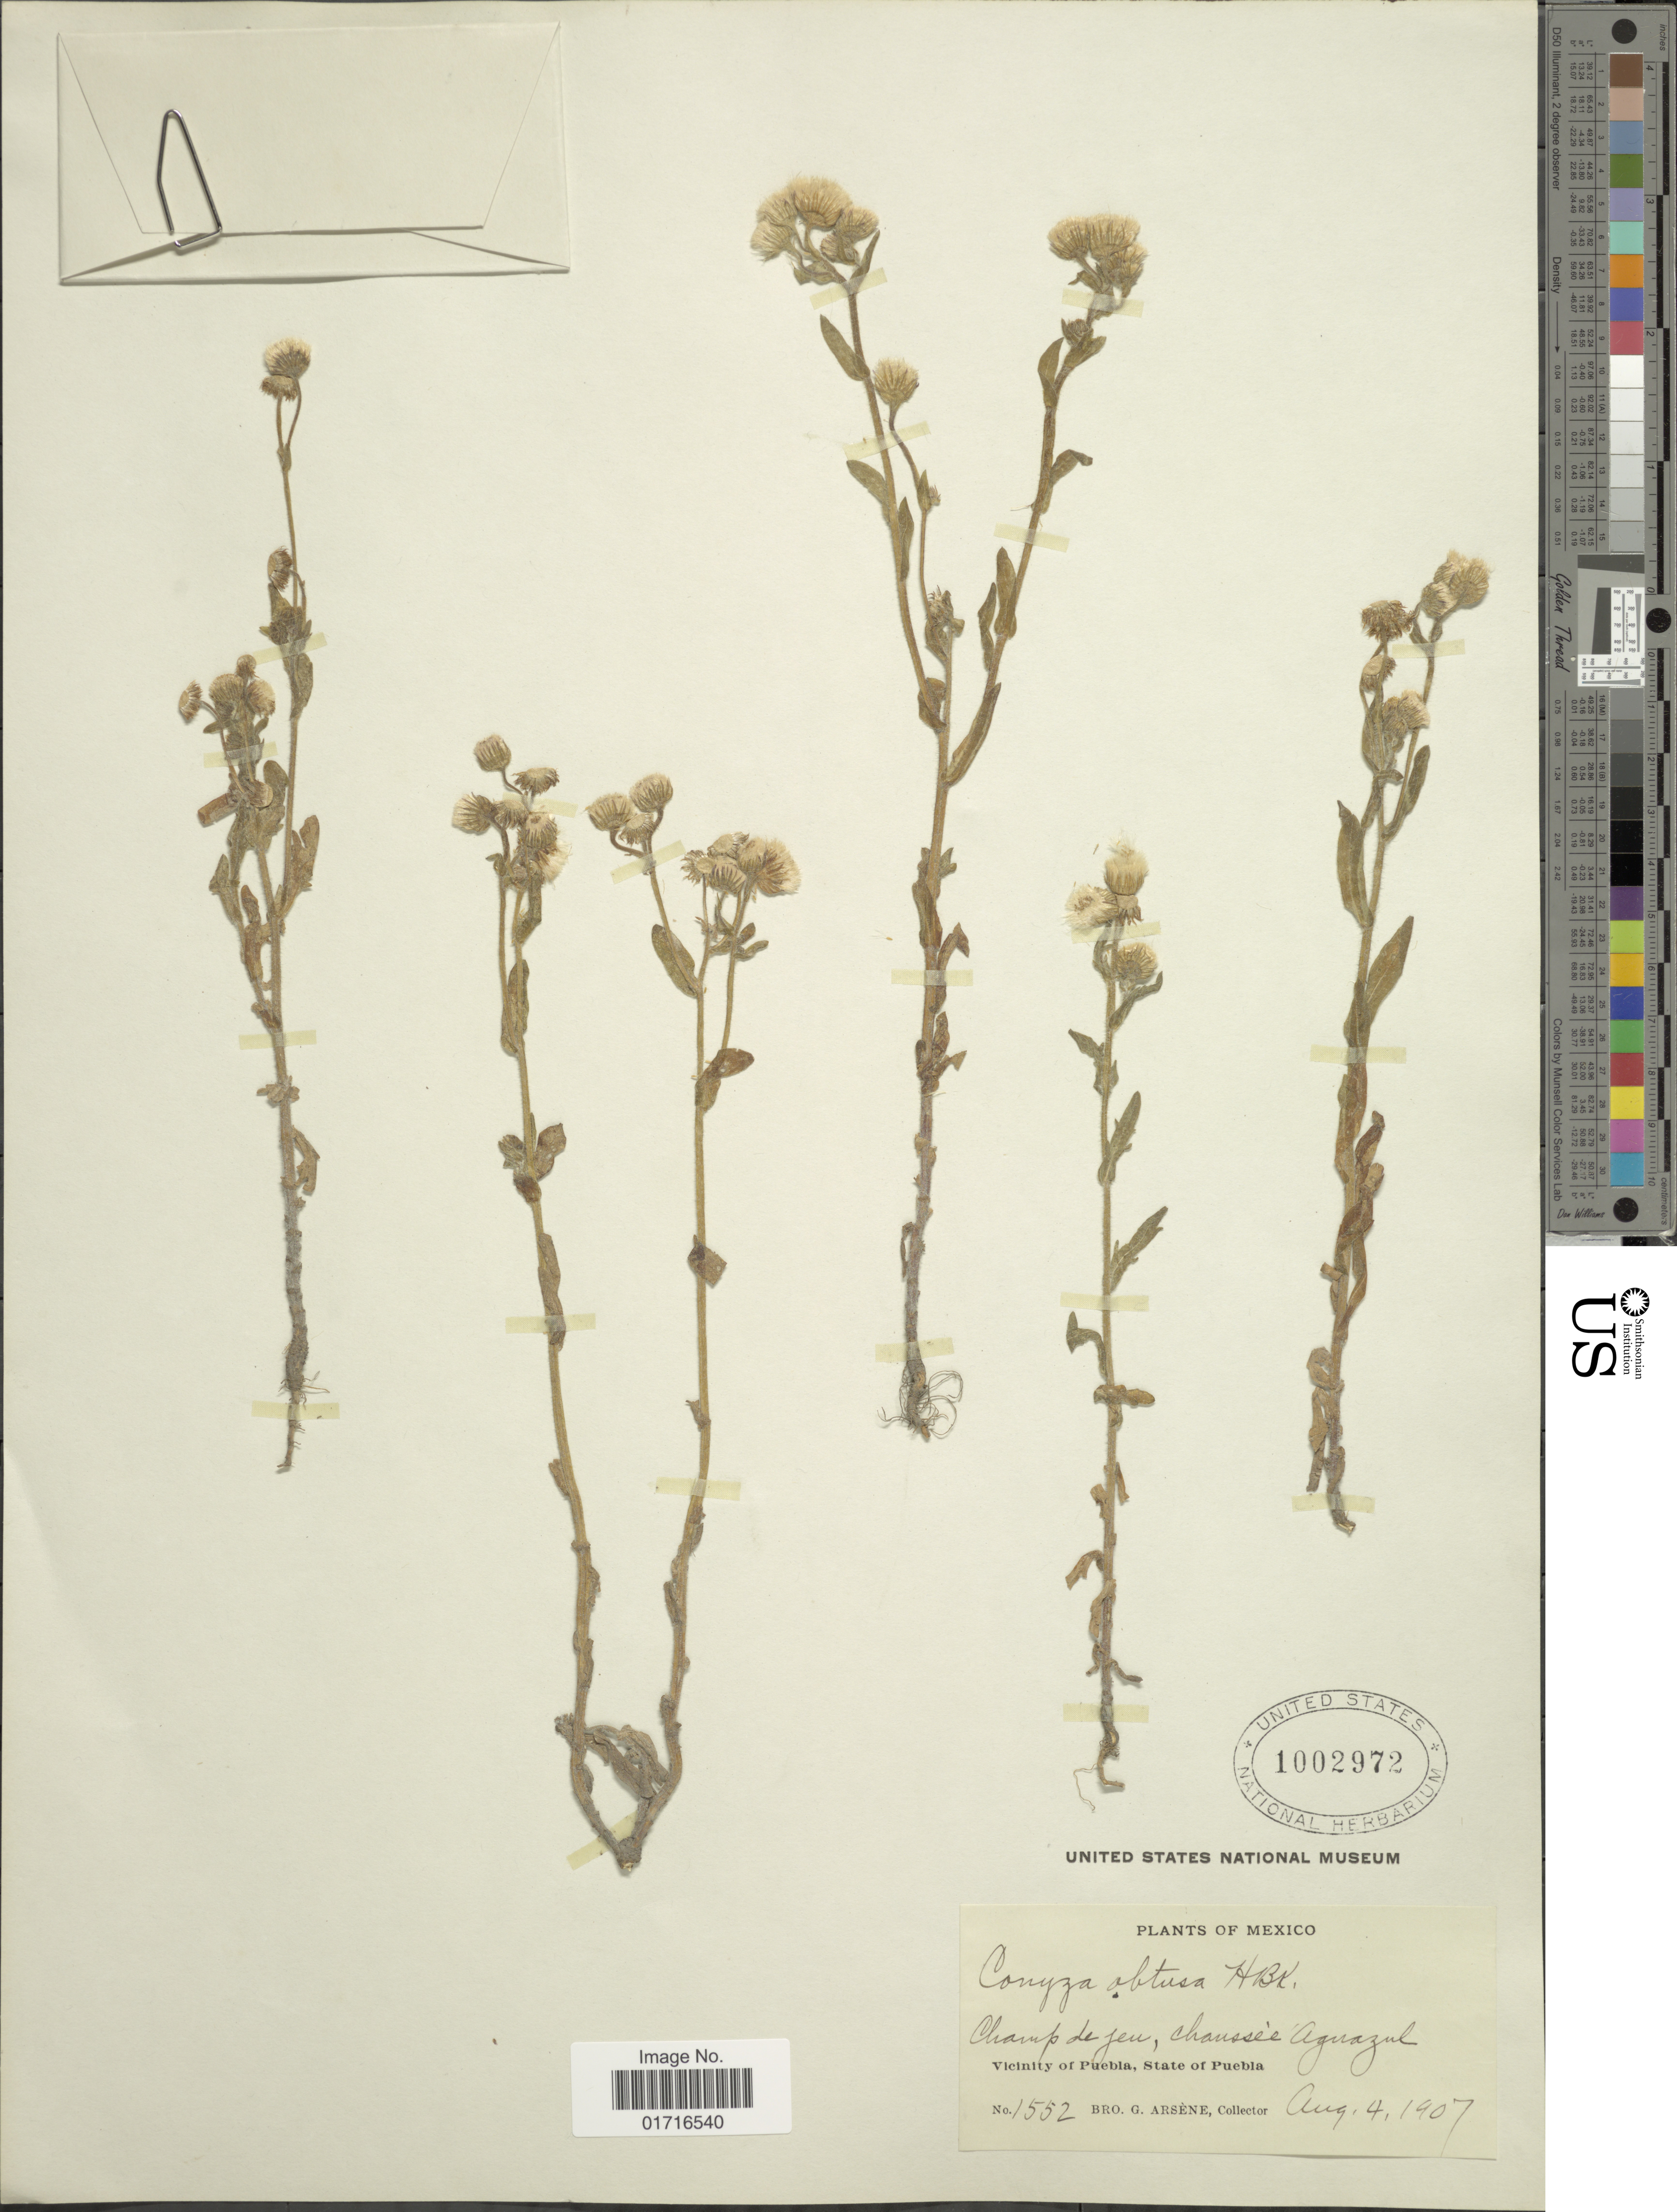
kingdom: Plantae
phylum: Tracheophyta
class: Magnoliopsida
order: Asterales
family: Asteraceae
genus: Conyza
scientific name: Conyza obtusa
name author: Kunth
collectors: Bro. G. Arsène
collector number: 1552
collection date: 1907-08-04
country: Mexico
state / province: Puebla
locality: Champ de jeu, Chaussee Aguazul, Vicinity of Puebla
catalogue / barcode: US 1002972